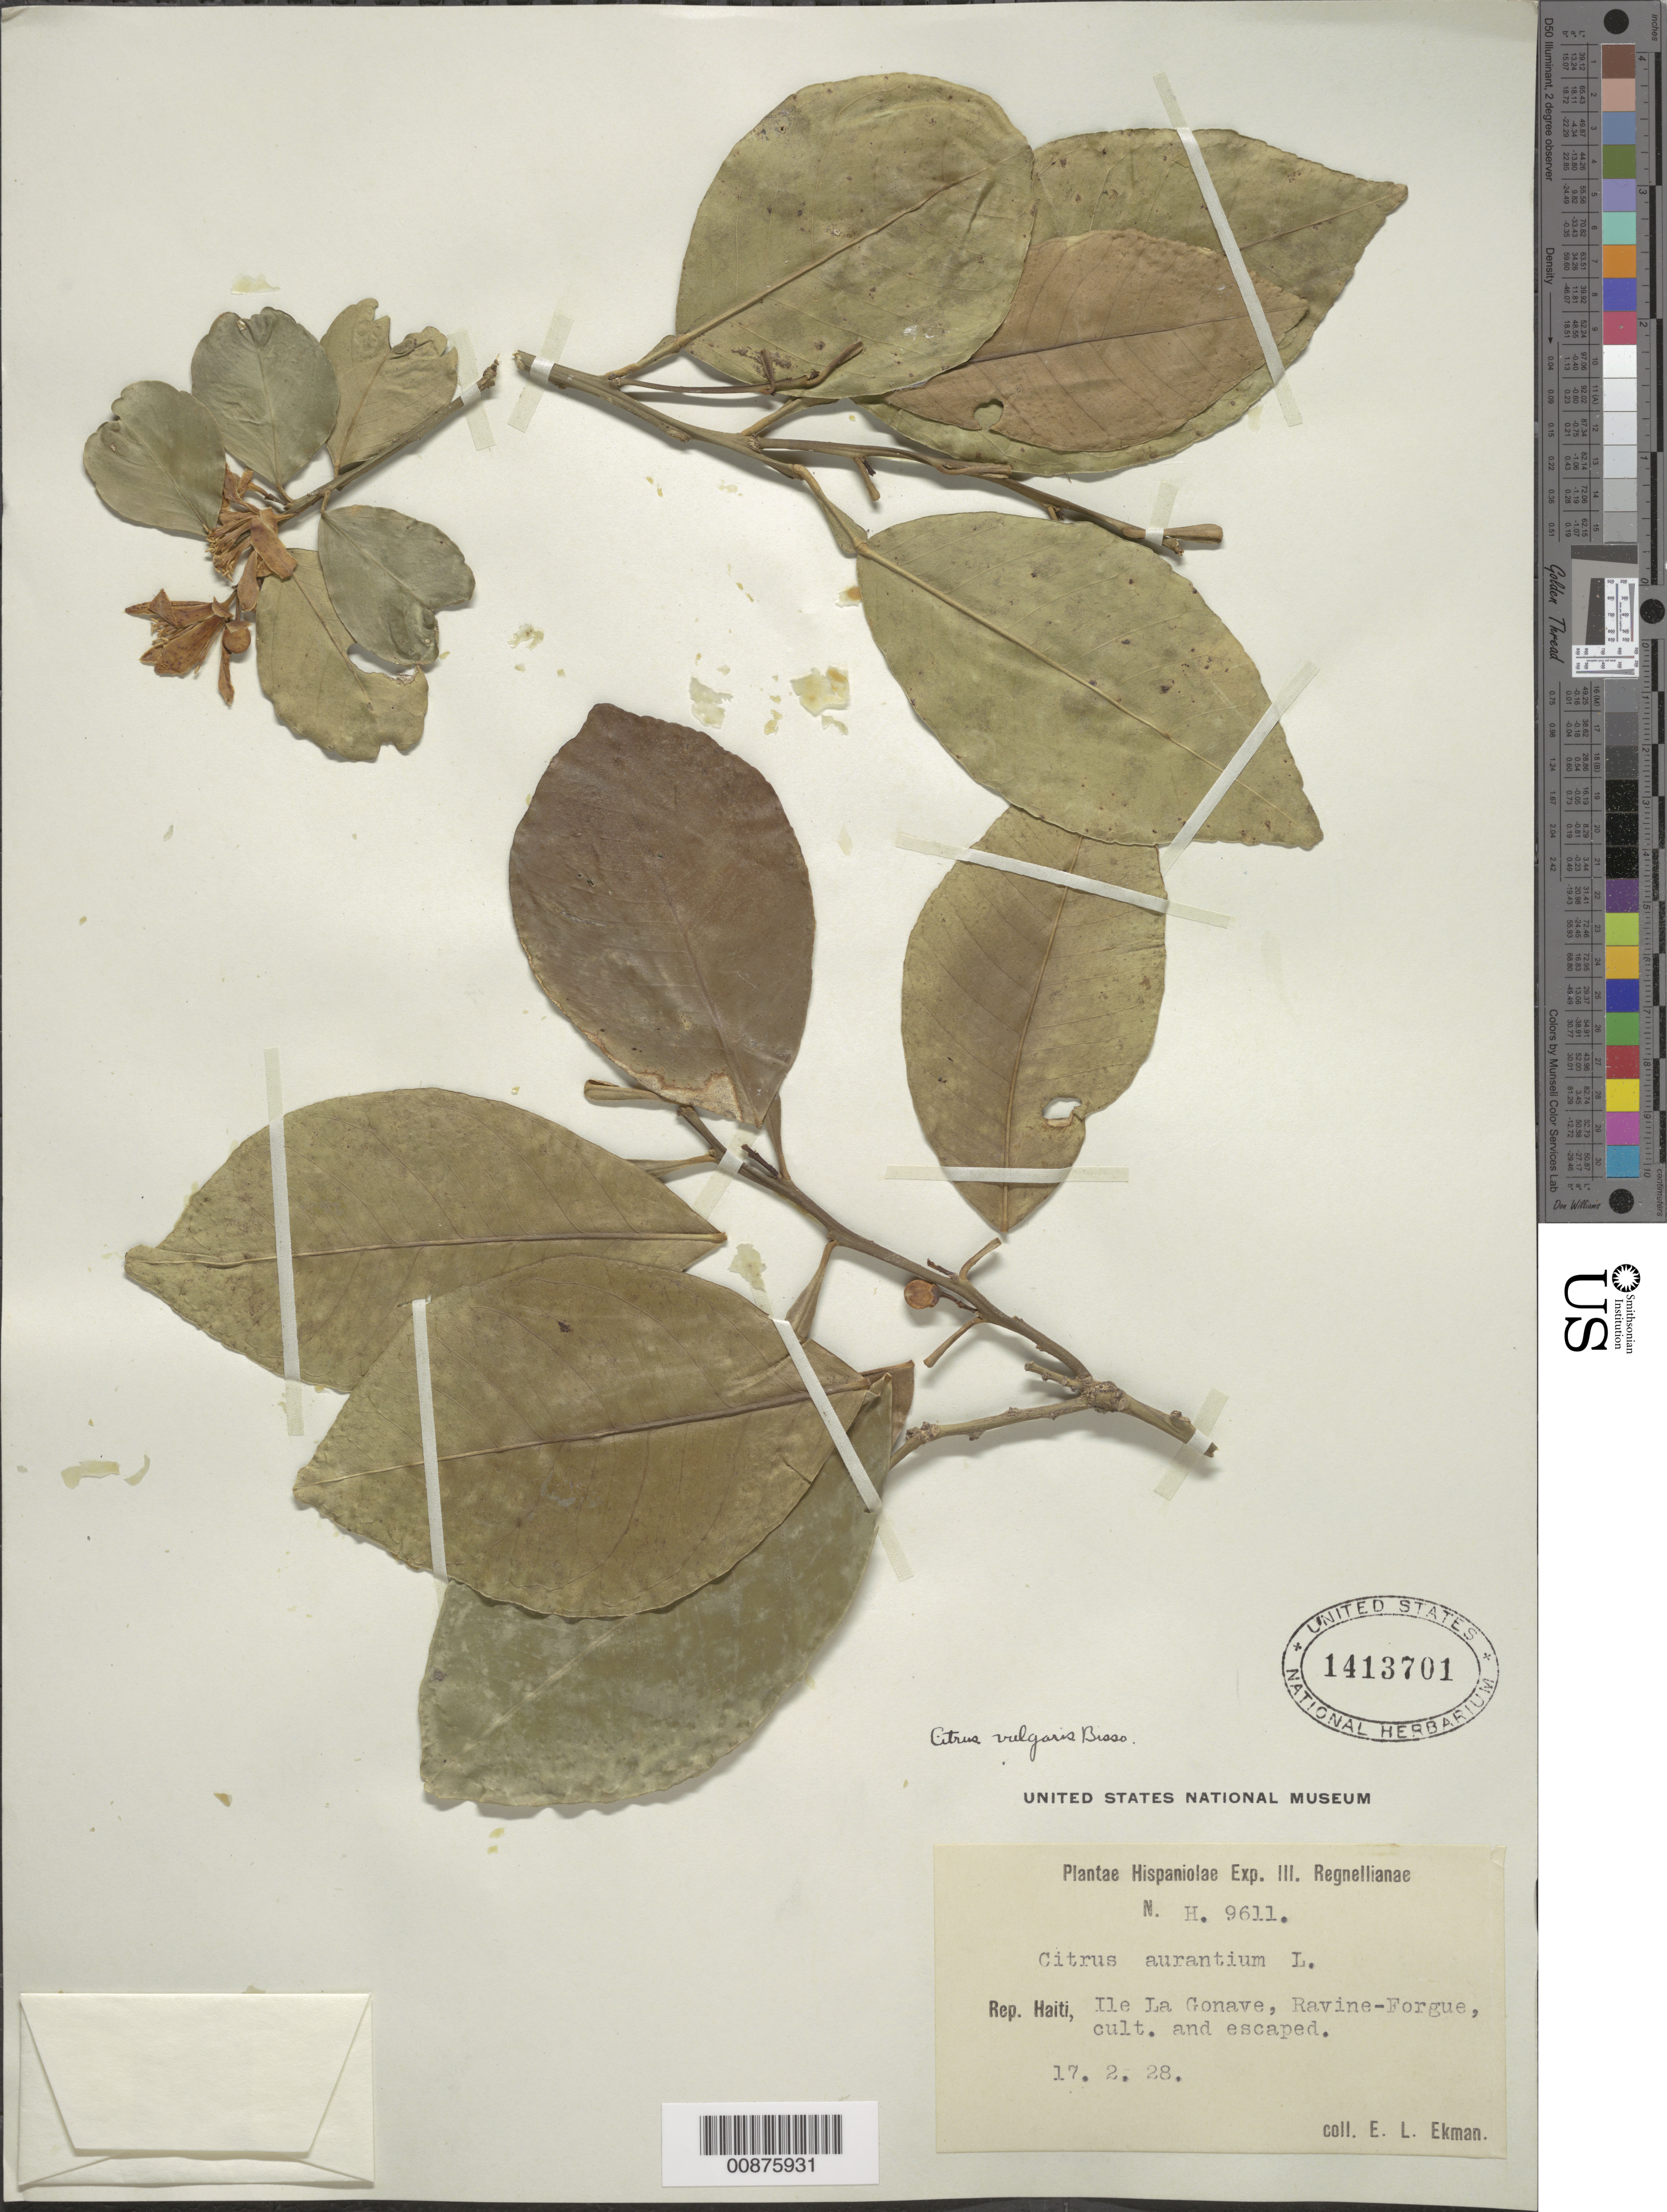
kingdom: Plantae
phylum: Tracheophyta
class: Magnoliopsida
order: Sapindales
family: Rutaceae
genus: Amyris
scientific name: Amyris elemifera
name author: L.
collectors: E. L. Ekman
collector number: H 9611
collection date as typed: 17 Feb 1928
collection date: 1928-02-17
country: Haiti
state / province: Ouest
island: Île de la Gonâve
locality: Ravine Forgue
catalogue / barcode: US 1413701